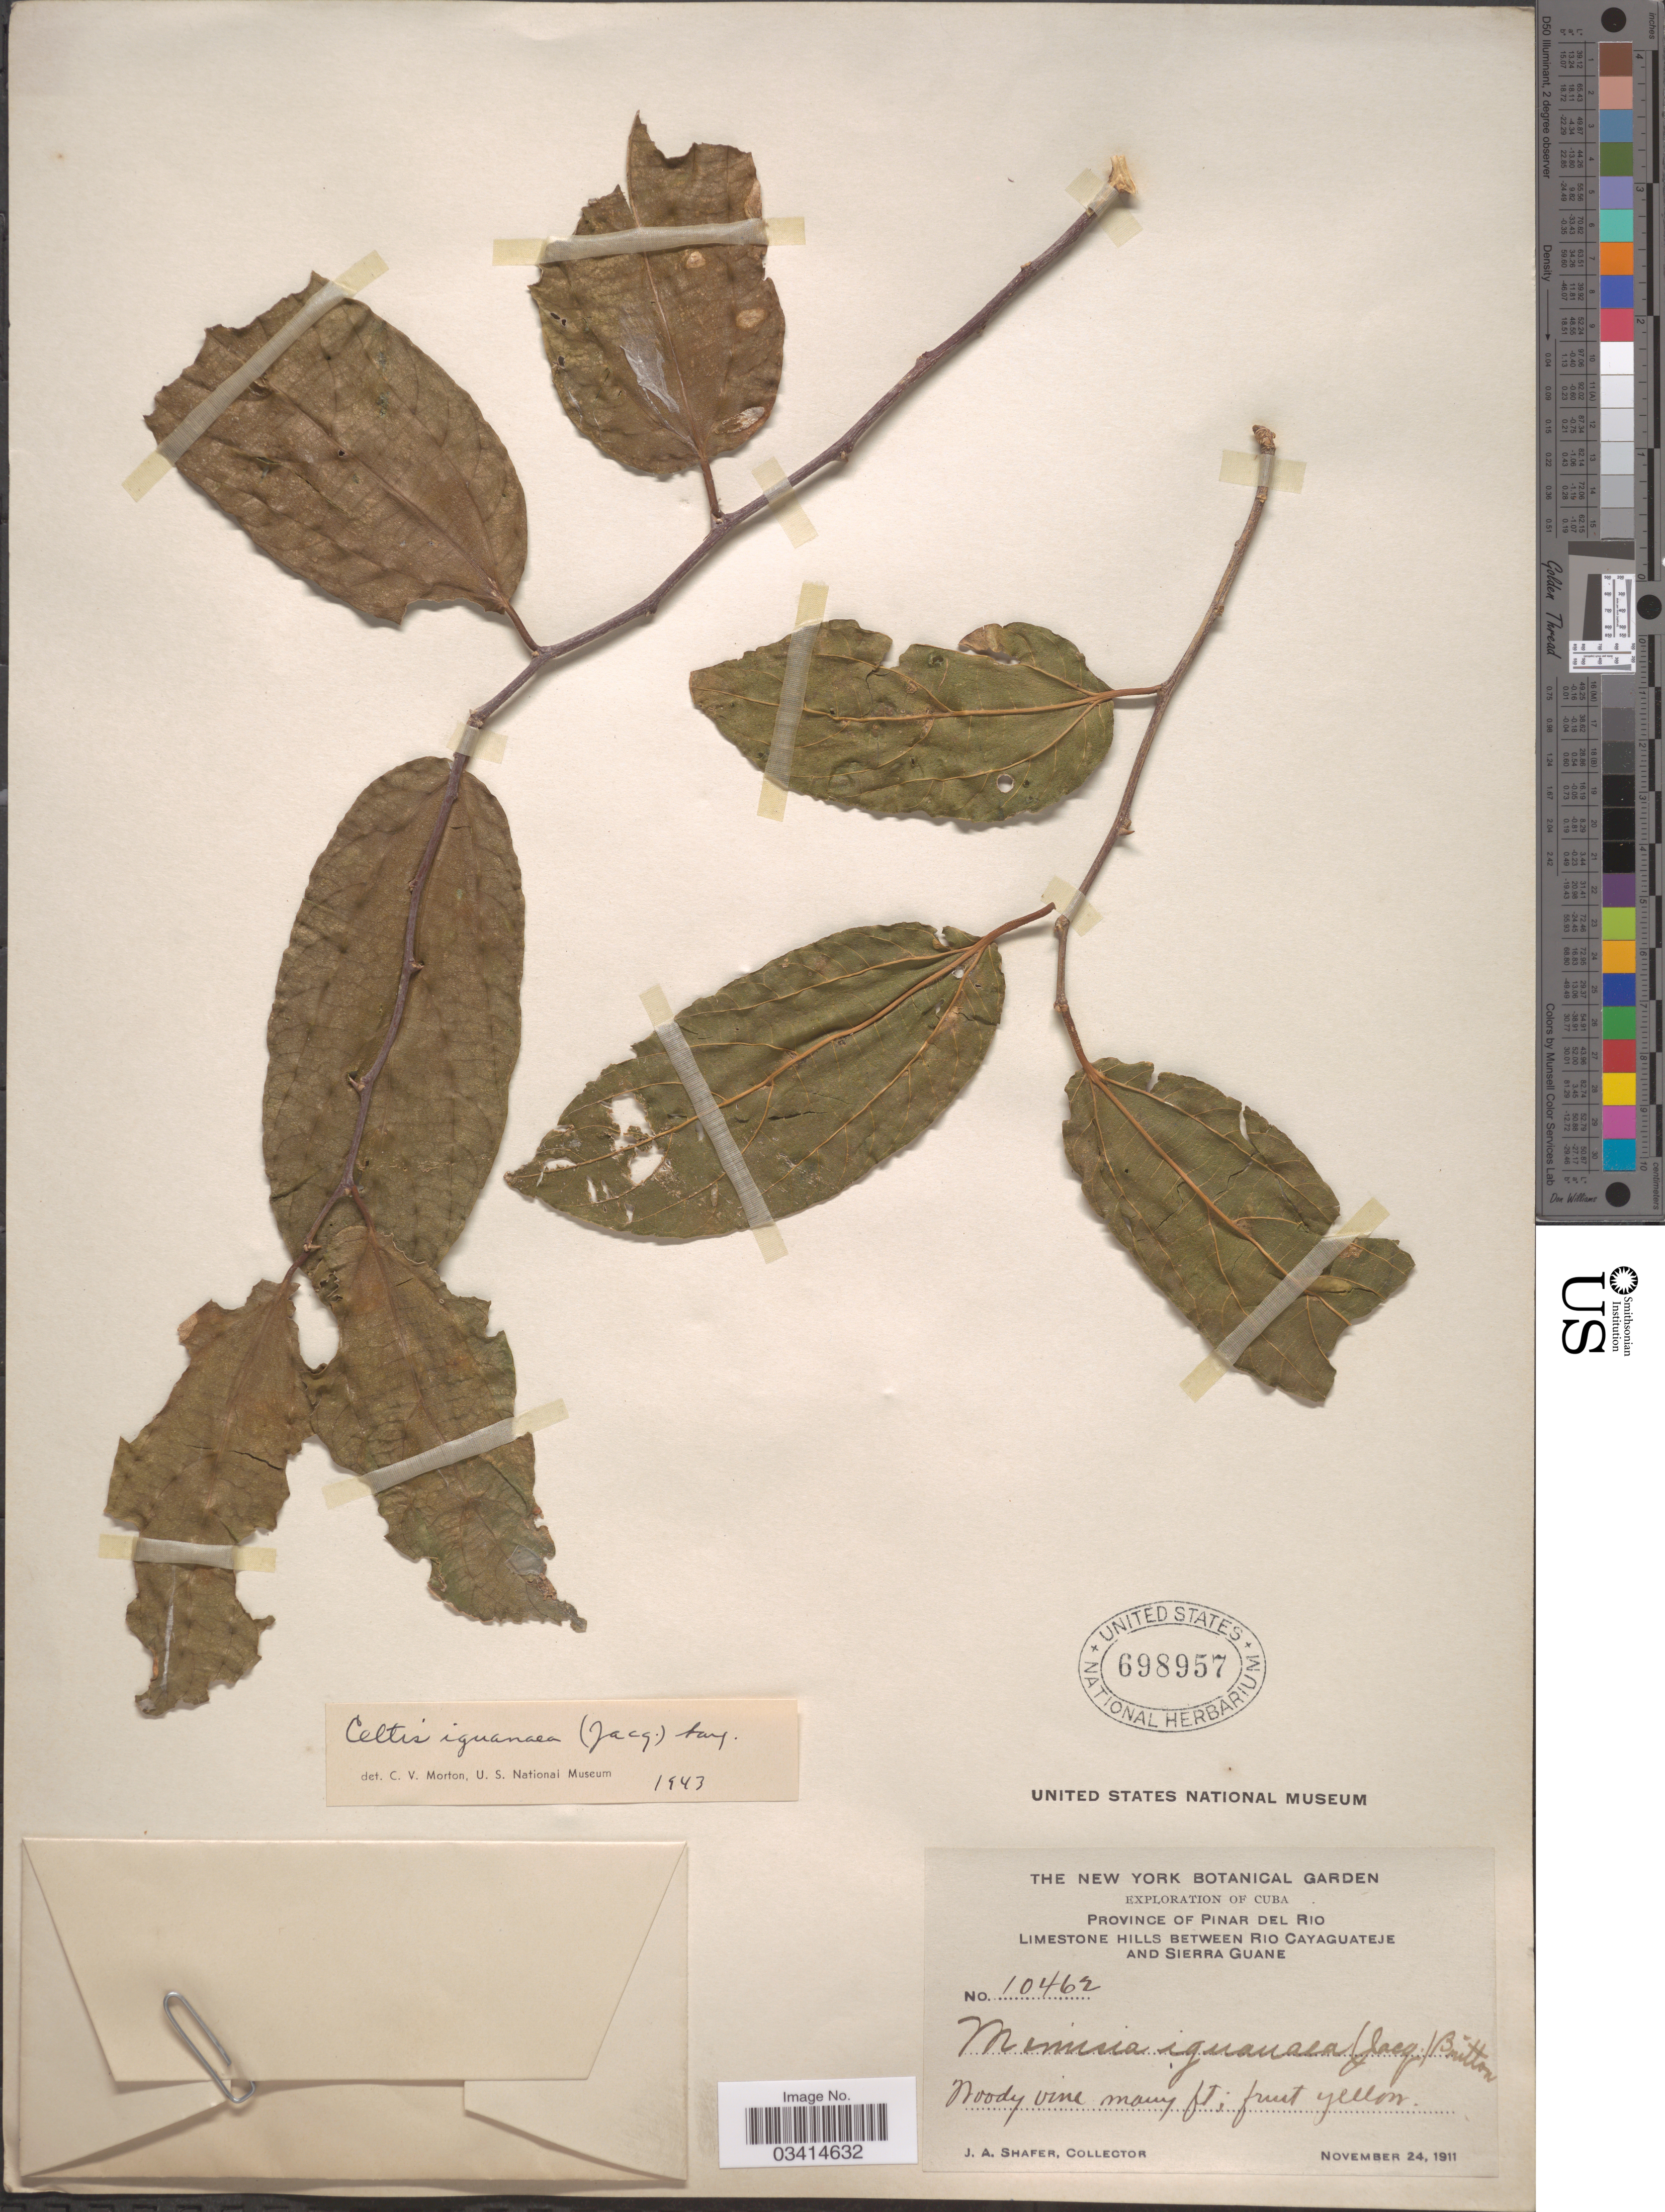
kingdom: Plantae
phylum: Tracheophyta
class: Magnoliopsida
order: Rosales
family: Cannabaceae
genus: Celtis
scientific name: Celtis iguanaea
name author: (Jacq.) Sarg.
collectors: J. A. Shafer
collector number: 10462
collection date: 1911-11-24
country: Cuba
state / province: Pinar del Río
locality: Limestone hills between Rio Cayaguateje and Sierra Guane.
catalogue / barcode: US 698957